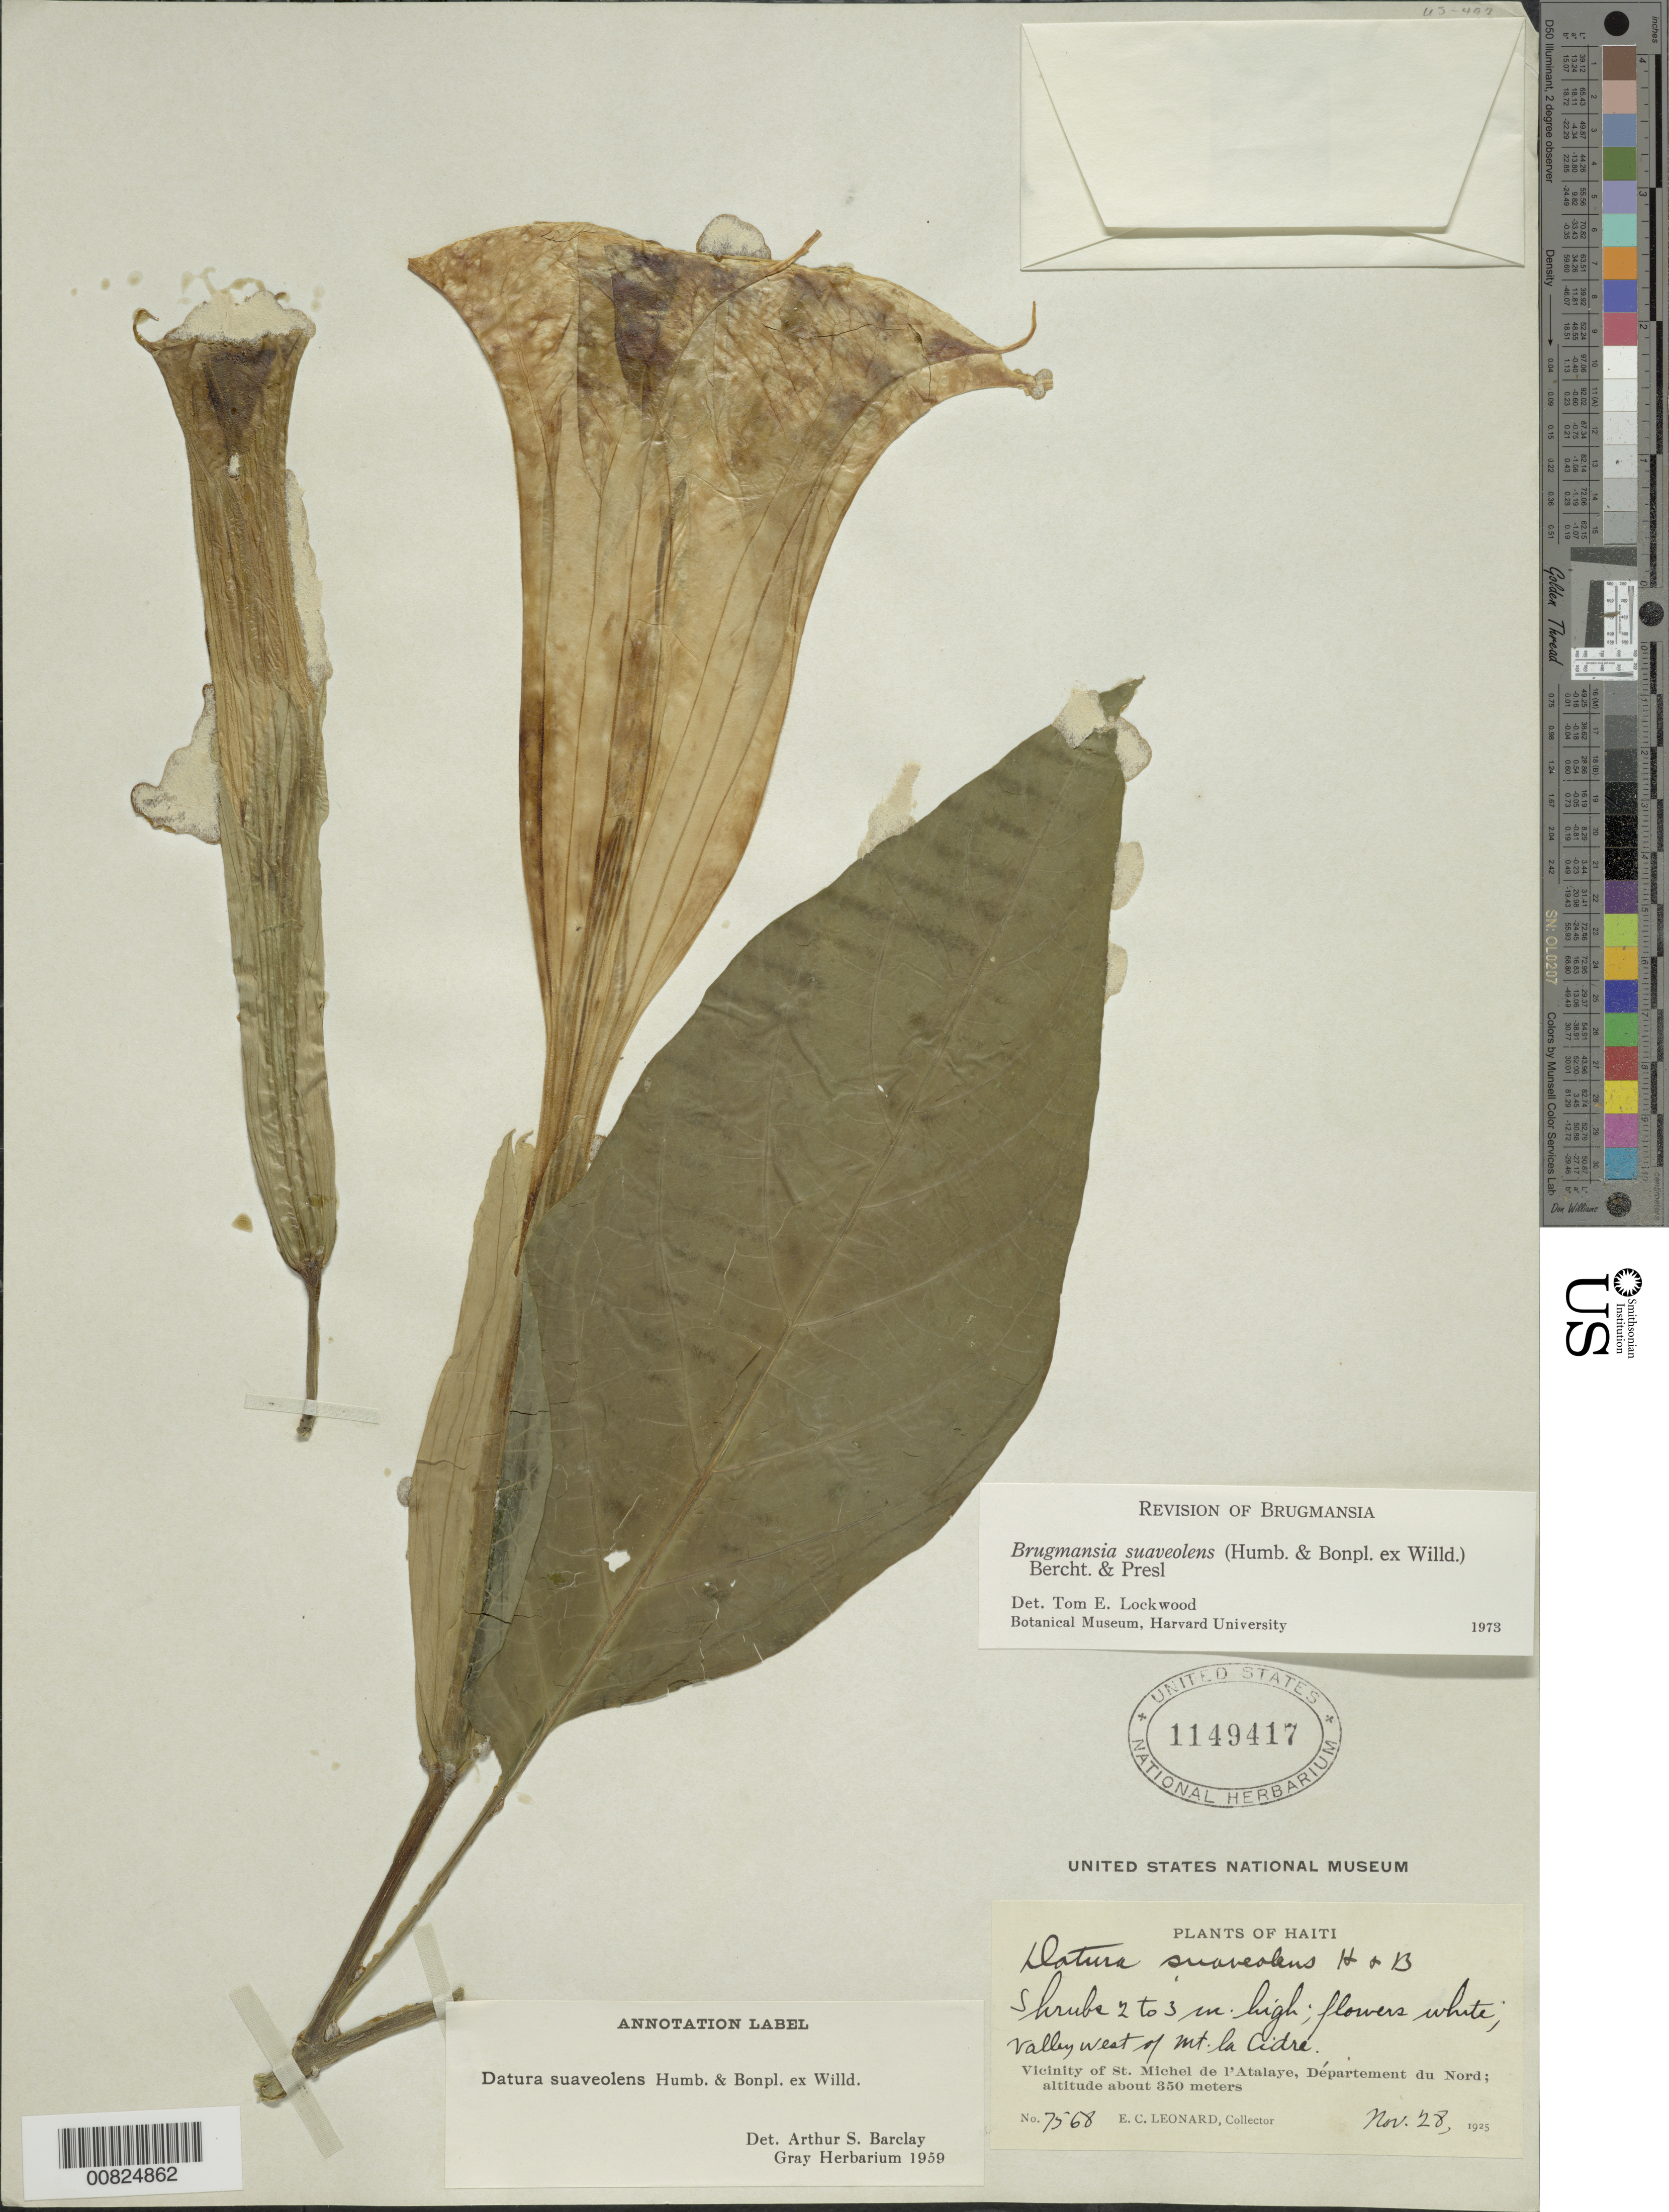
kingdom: Plantae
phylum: Tracheophyta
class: Magnoliopsida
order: Solanales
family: Solanaceae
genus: Brugmansia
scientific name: Brugmansia suaveolens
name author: (Humb. & Bonpl. ex Willd.) Brecht. & J. Presl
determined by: Lockwood, T. E.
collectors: E. C. Leonard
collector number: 7568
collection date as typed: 28 Nov 1925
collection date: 1925-11-28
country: Haiti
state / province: Artibonite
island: Hispaniola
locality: Vicinity of St. Michel de l'Atalaye, valley west of Mt. la Cidre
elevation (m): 350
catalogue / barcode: US 1149417